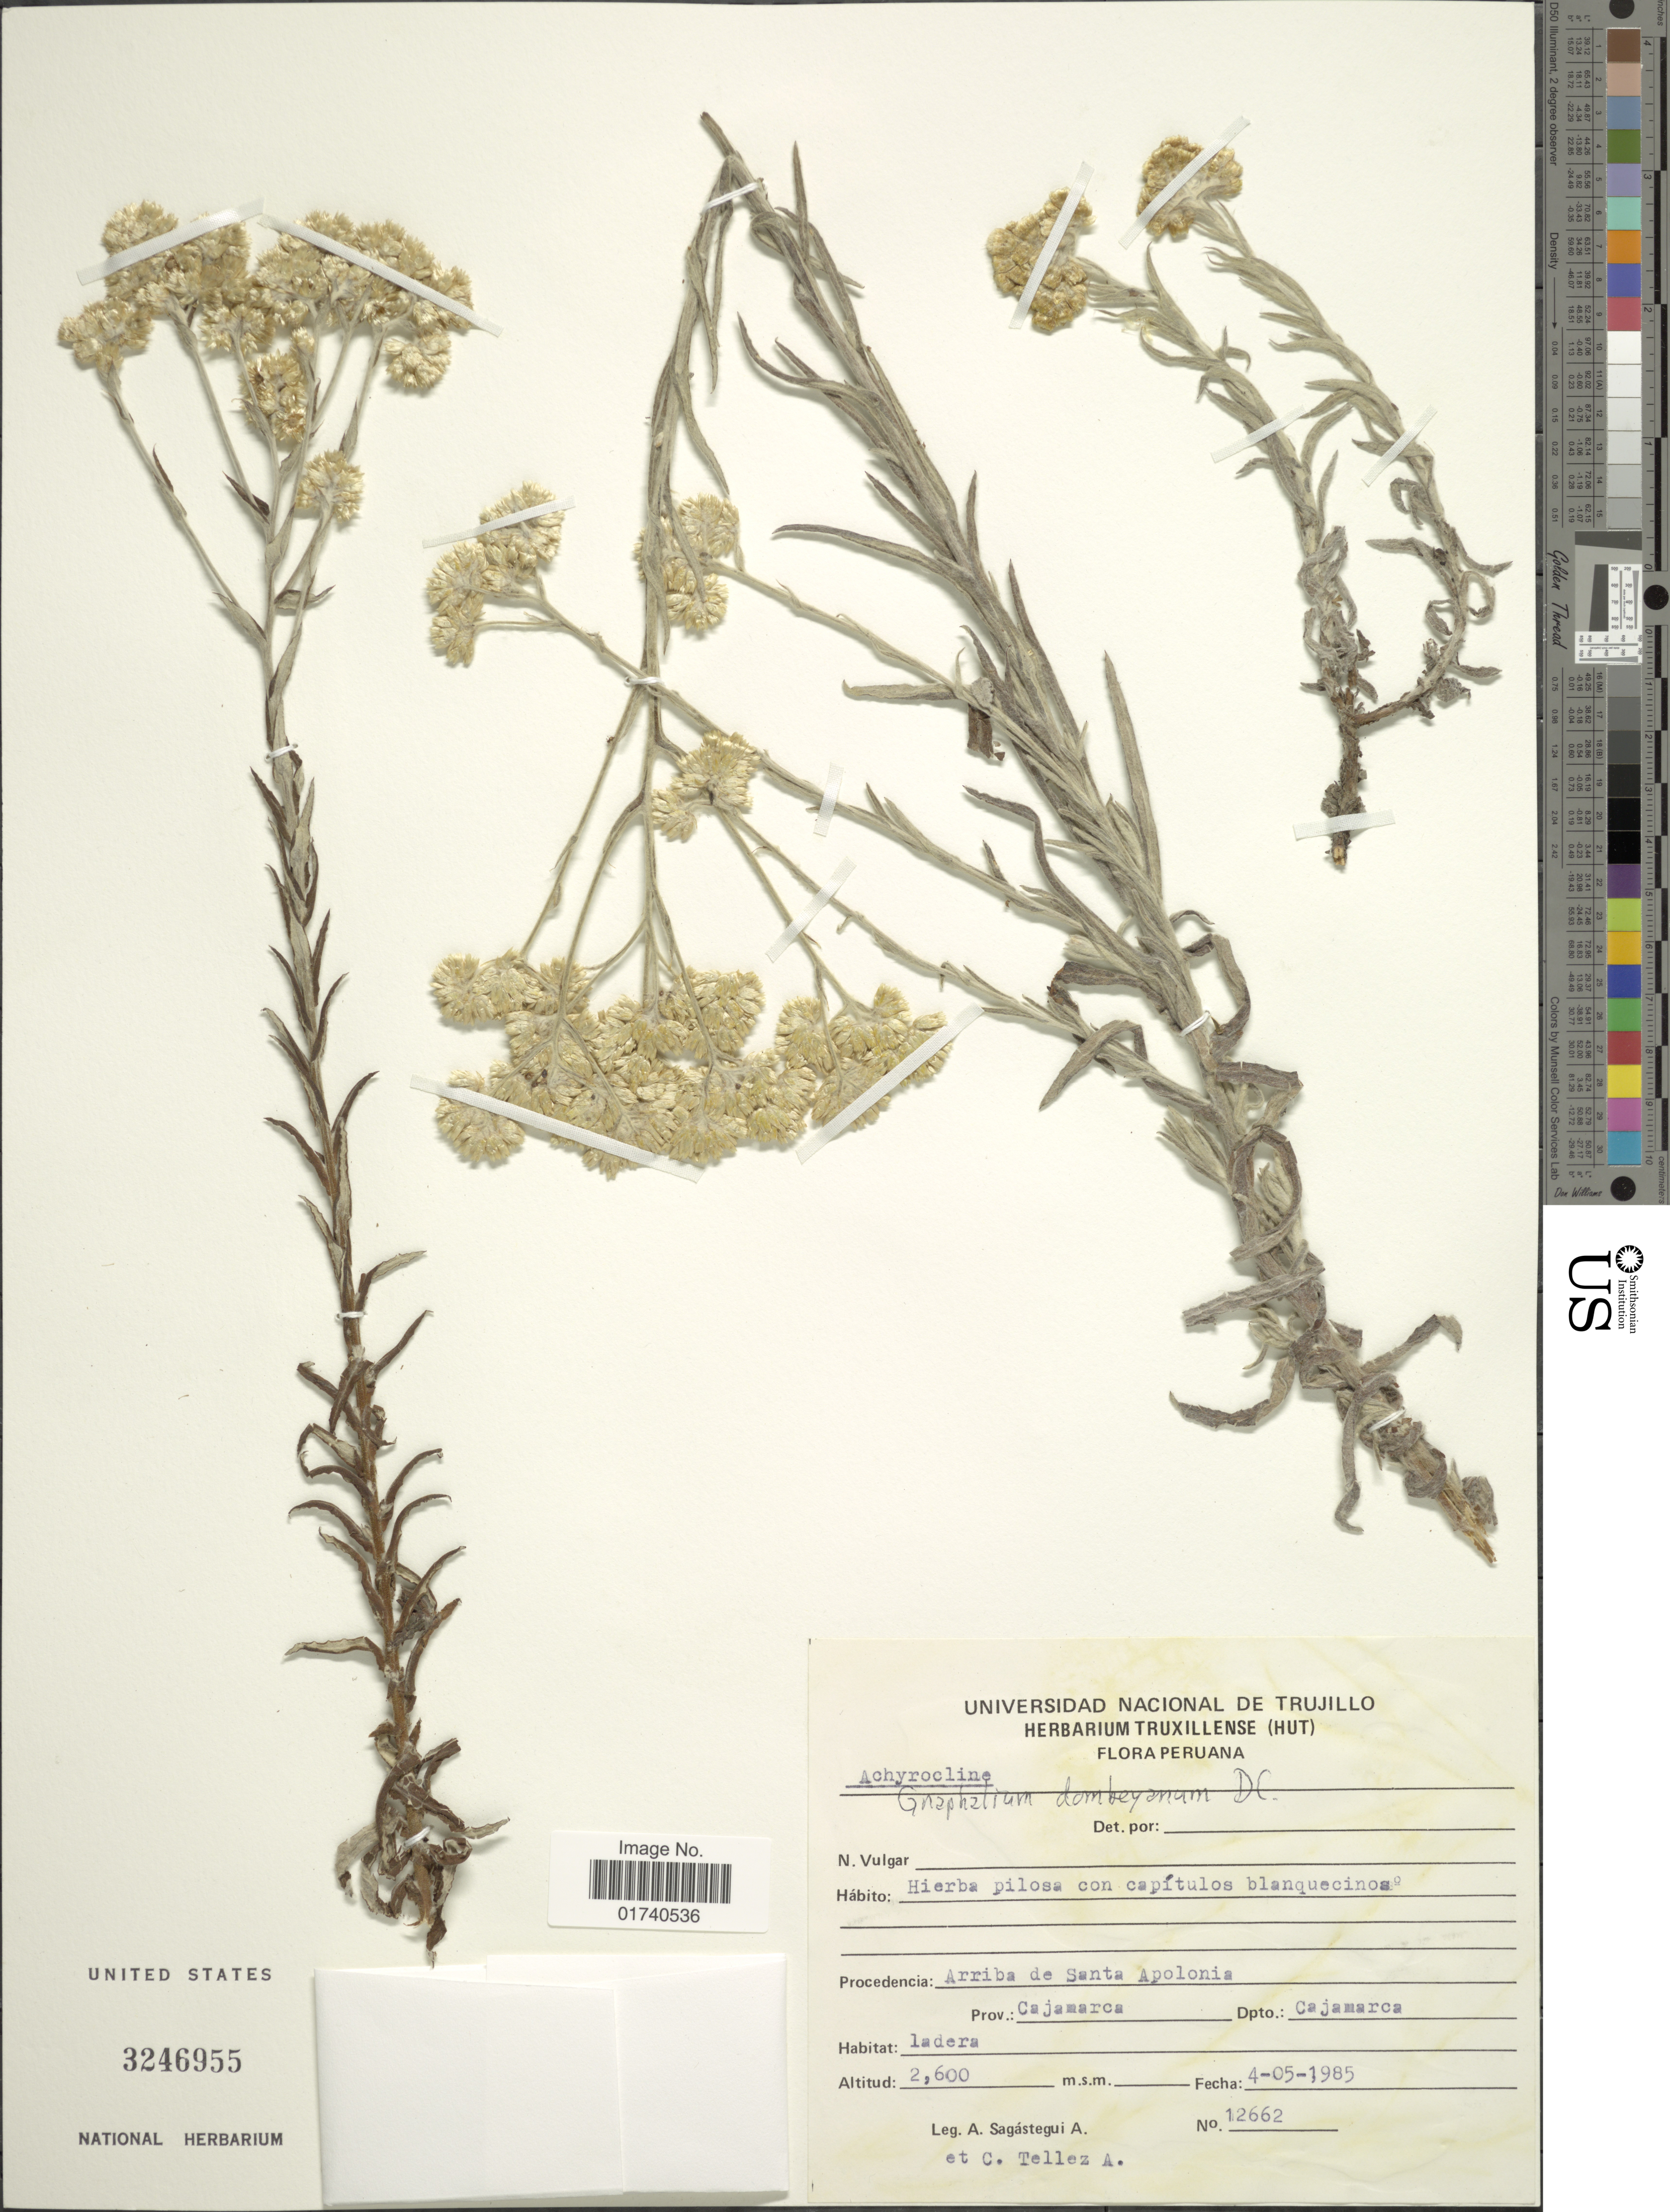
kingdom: Plantae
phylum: Tracheophyta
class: Magnoliopsida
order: Asterales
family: Asteraceae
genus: Pseudognaphalium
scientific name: Pseudognaphalium dombeyanum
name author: (DC.) Anderb.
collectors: A. Sagástegui A. & C. Tellez-A.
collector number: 12662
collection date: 1985-05-04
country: Peru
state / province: Cajamarca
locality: Peruana. Procedencia: Arriba de Santa Apolonia. Prov.: Cajamarca. Dpto. Cajamarca.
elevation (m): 2600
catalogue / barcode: US 3246955